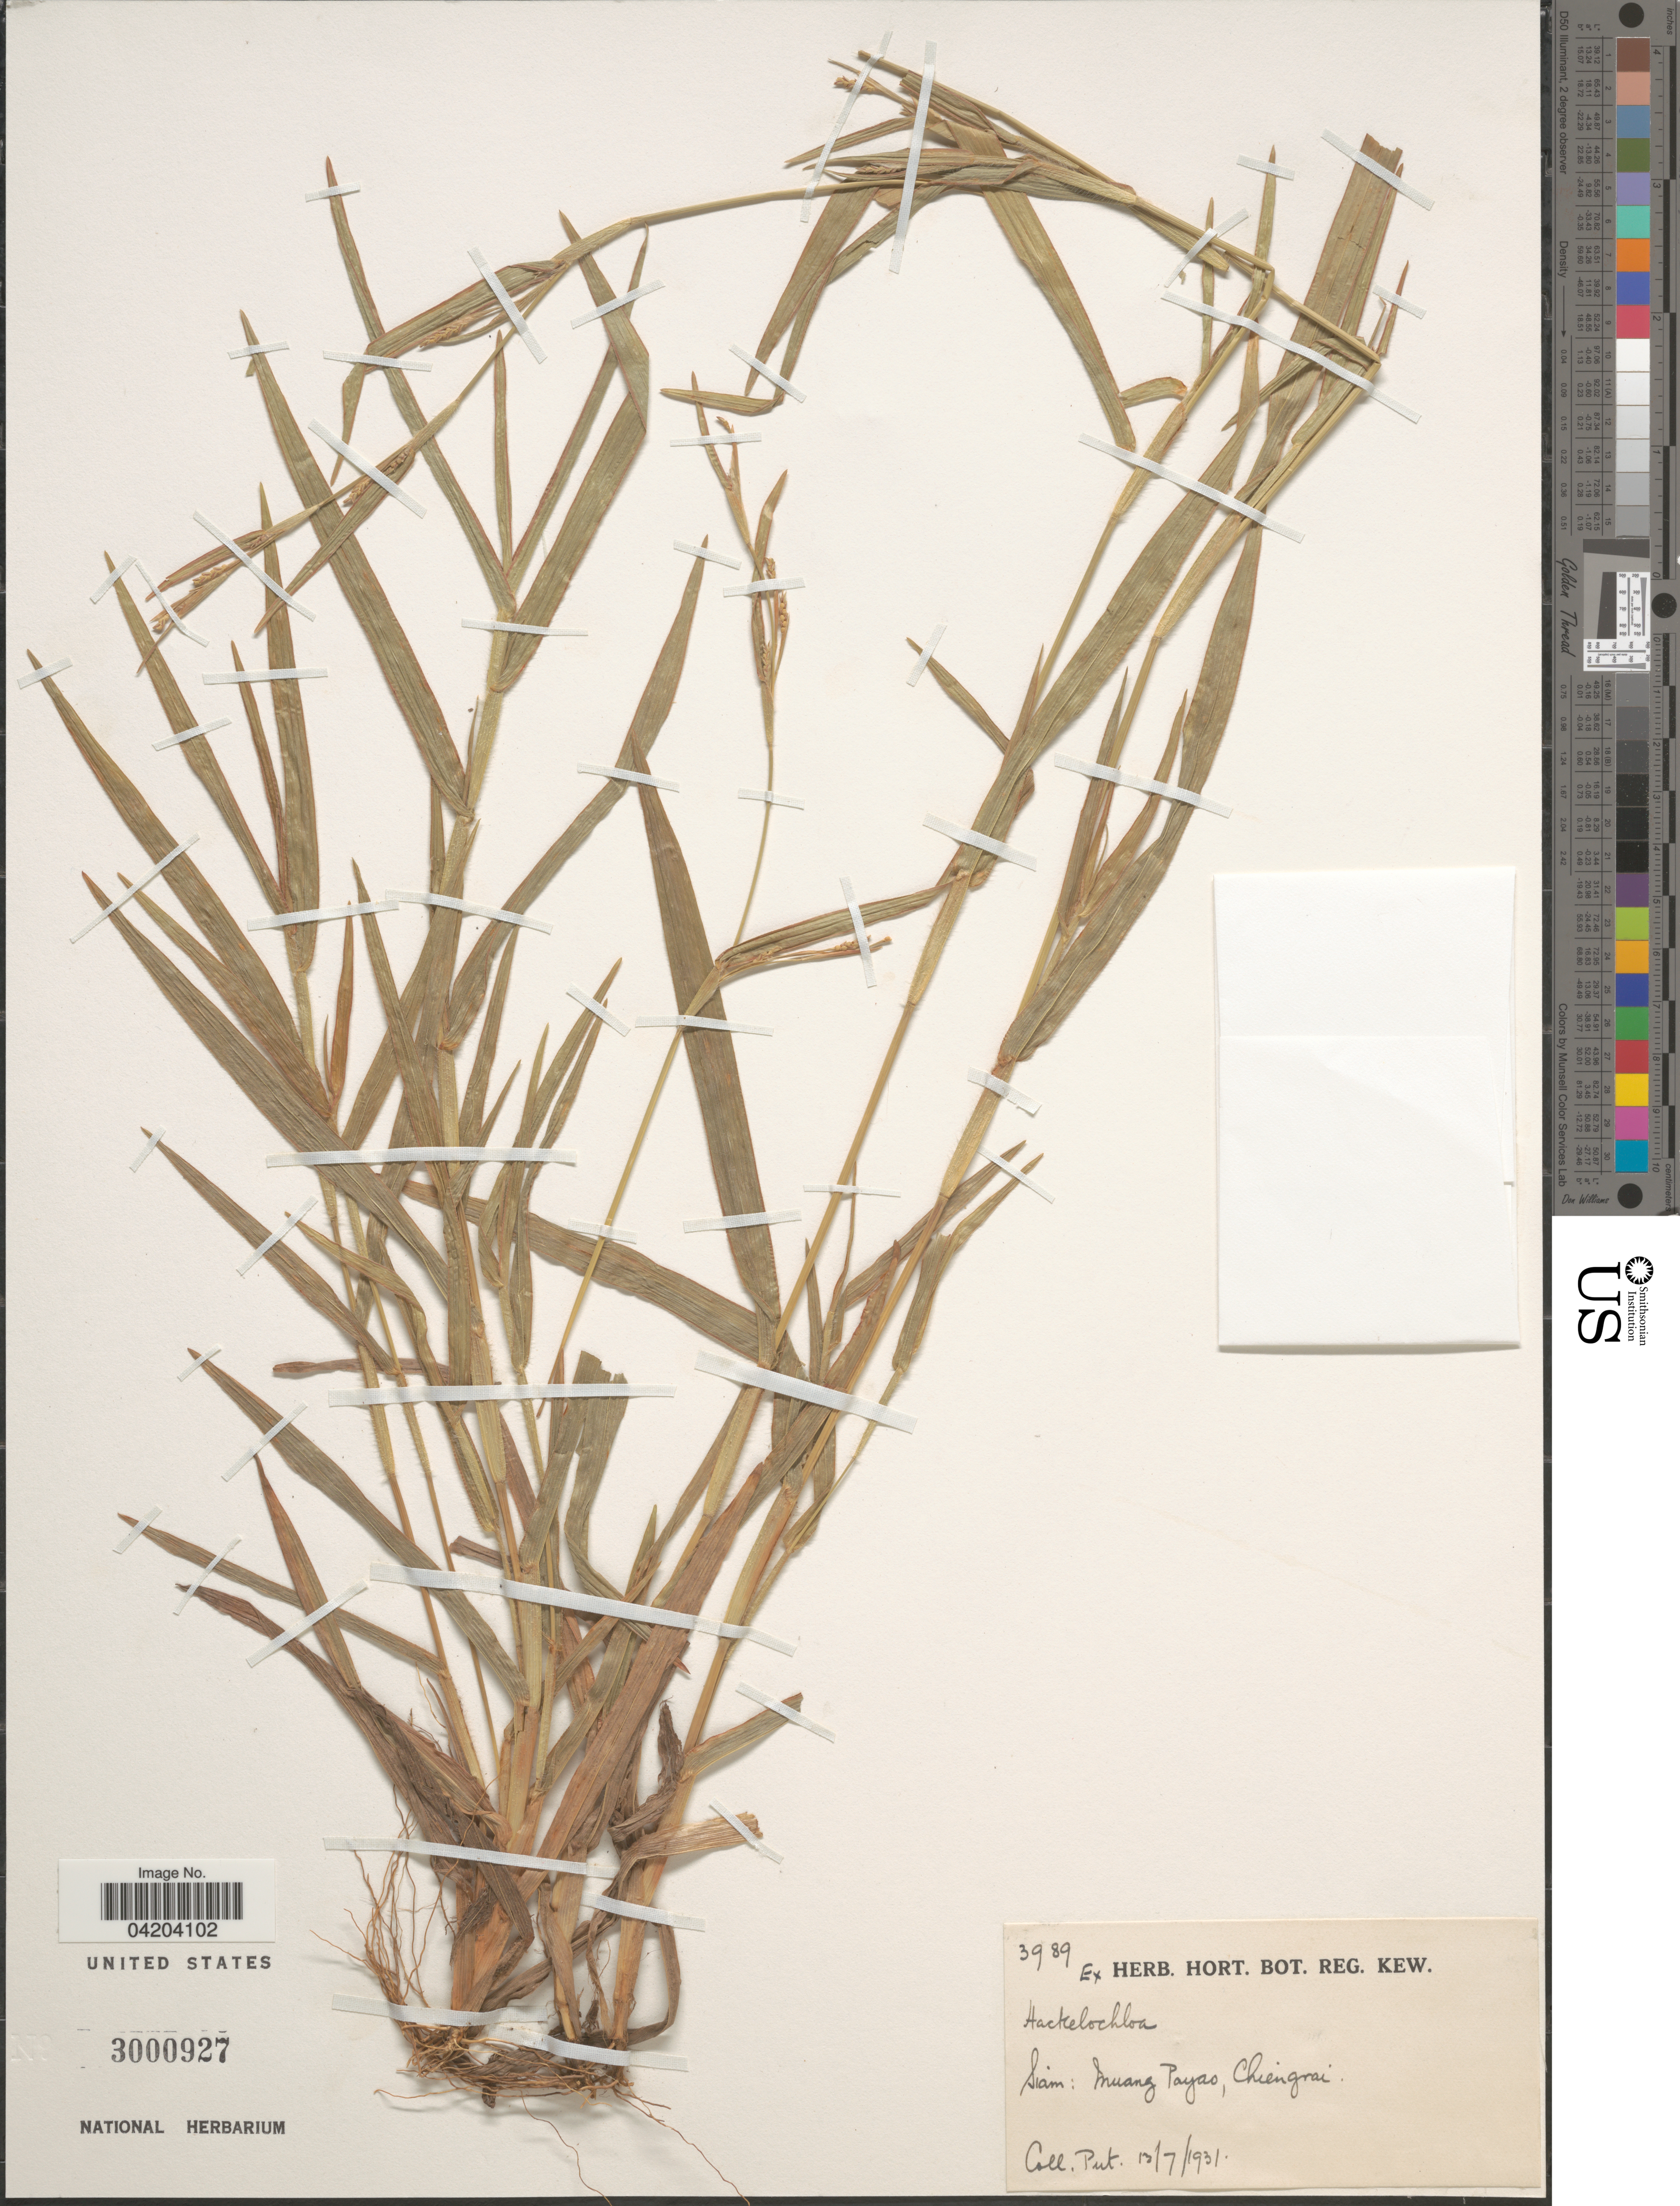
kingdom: Plantae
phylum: Tracheophyta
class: Liliopsida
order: Poales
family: Poaceae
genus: Mnesithea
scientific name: Mnesithea granularis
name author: (L.) de Koning & Sosef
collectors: -. Put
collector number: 3989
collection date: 1931-07-13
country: Thailand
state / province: Chiang Rai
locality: Siam: Muang Payas, Chiengrai.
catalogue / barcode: US 3000927